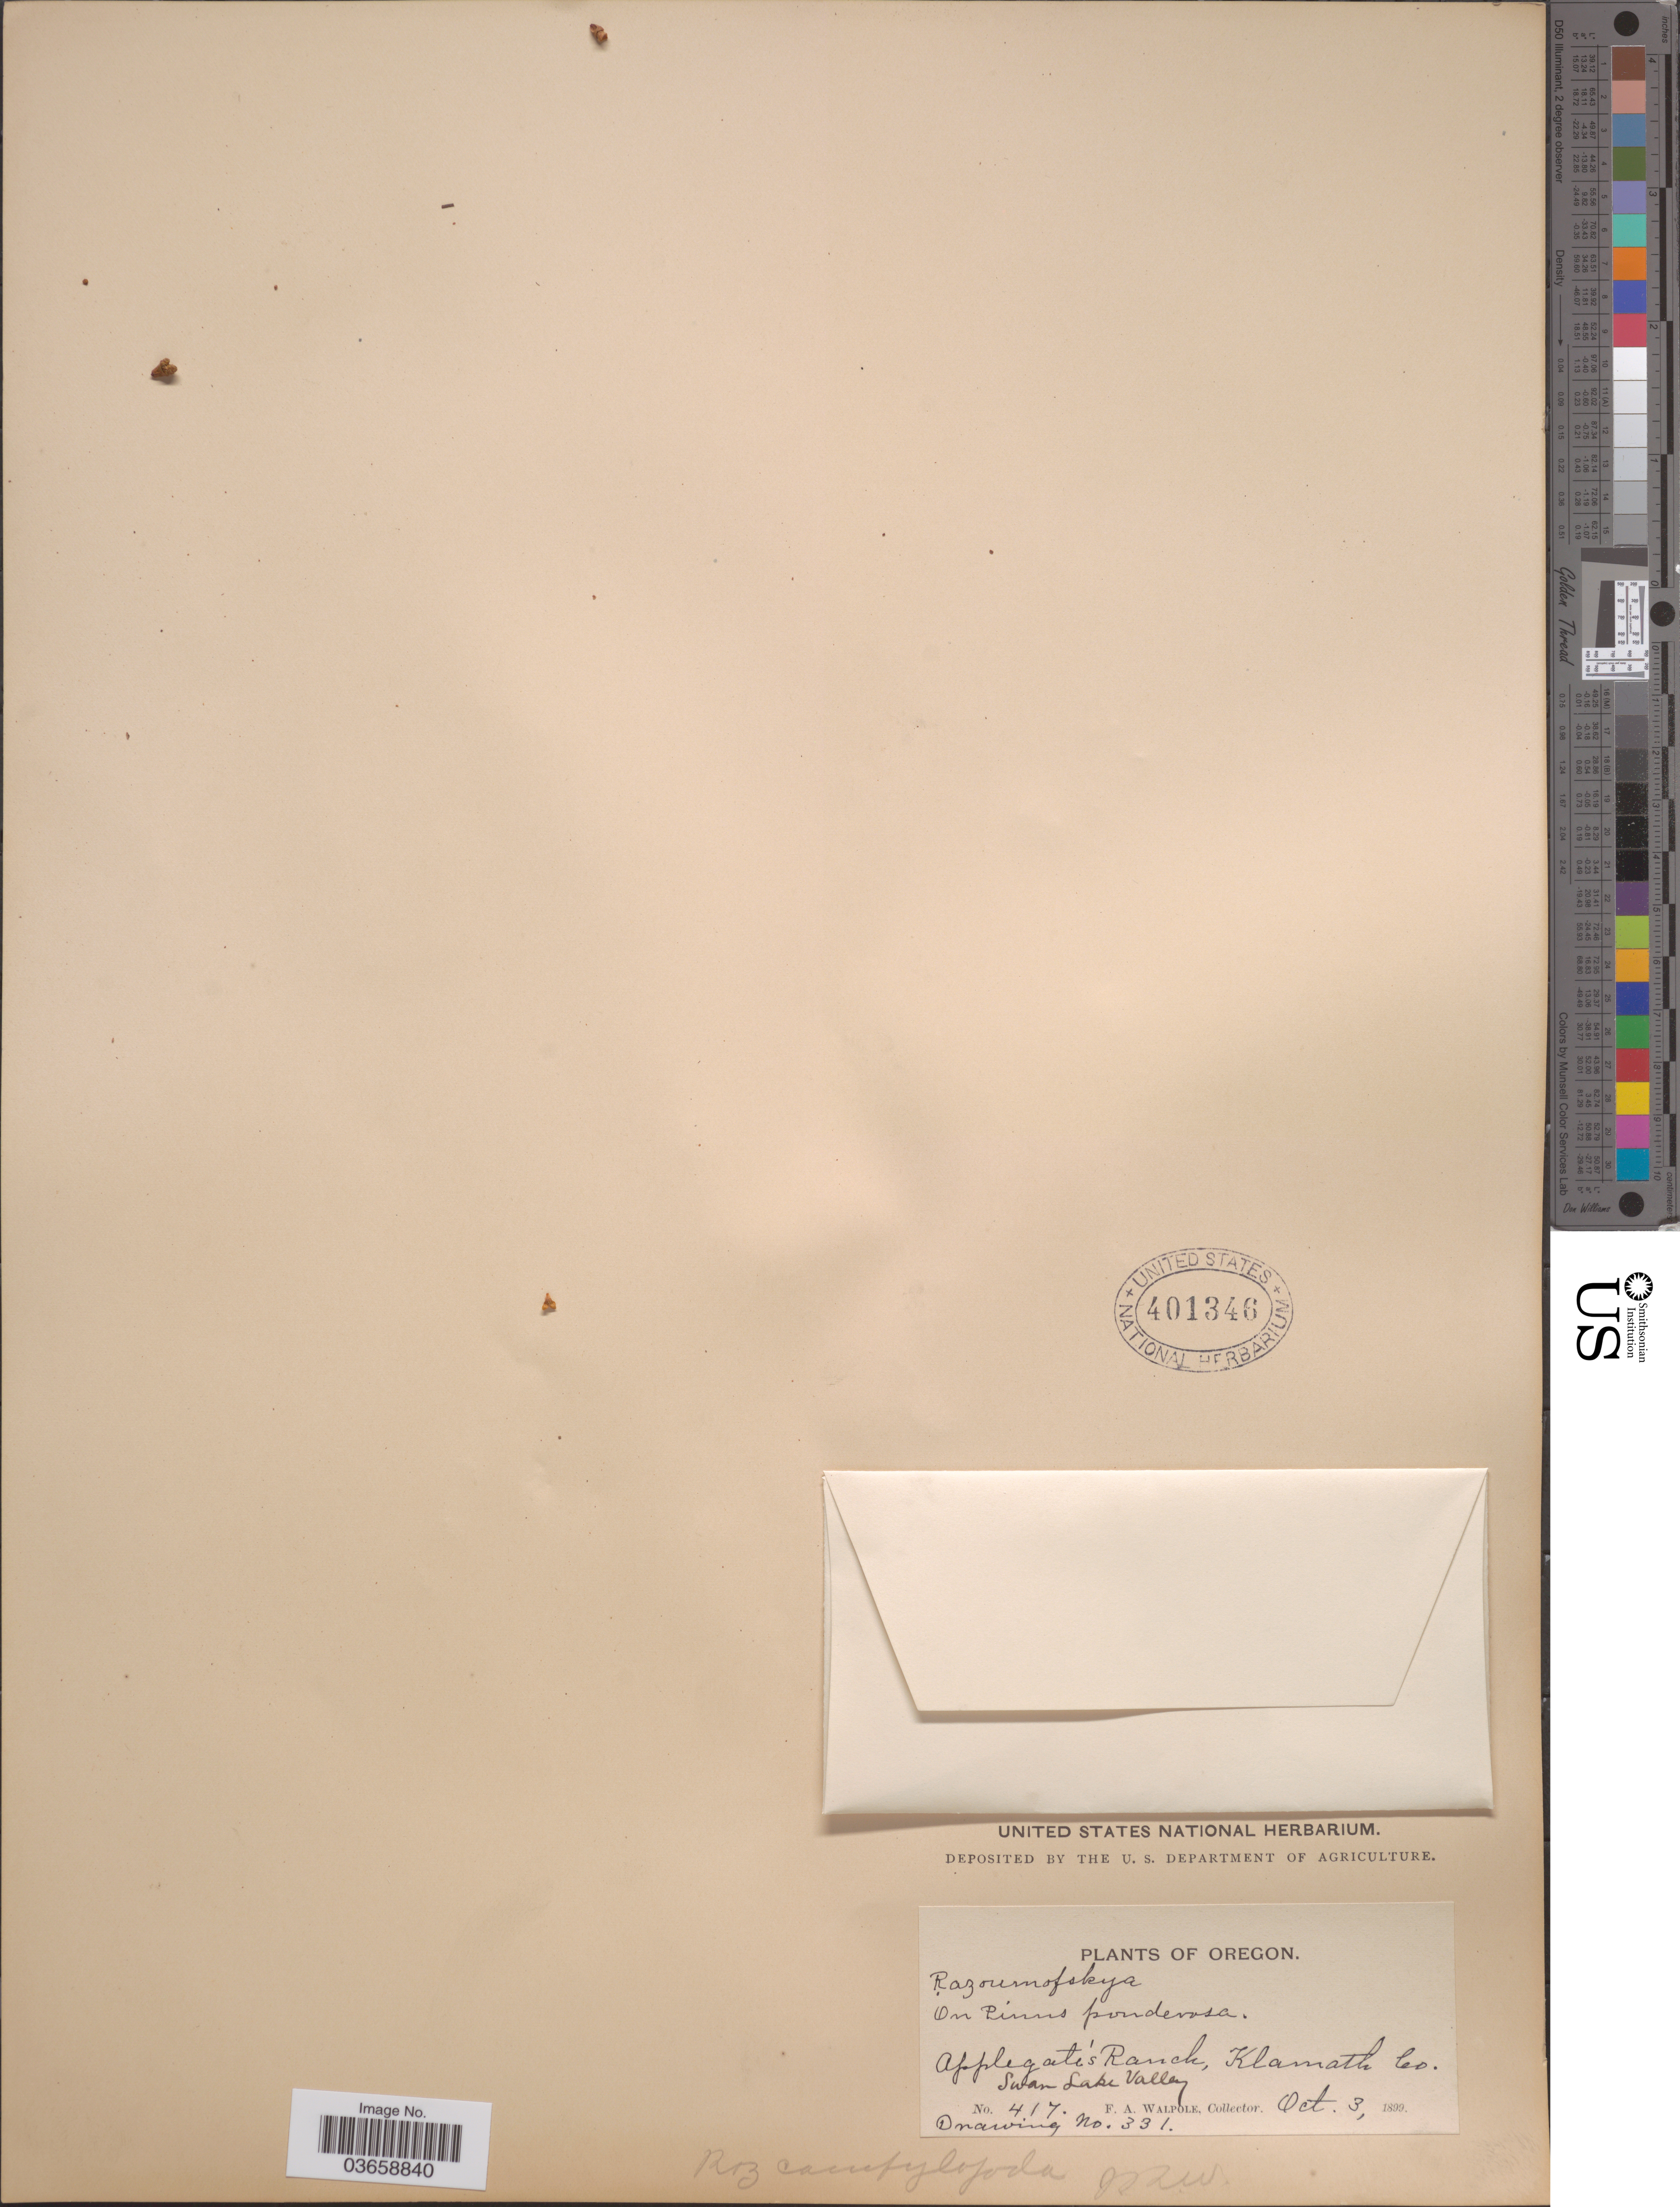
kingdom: Plantae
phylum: Tracheophyta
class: Magnoliopsida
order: Santalales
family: Viscaceae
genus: Arceuthobium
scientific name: Arceuthobium campylopodum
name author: Engelm.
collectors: F. Walpole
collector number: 417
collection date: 1899-10-03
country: United States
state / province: Oregon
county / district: Klamath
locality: Applegate's Ranch, Klamath Co. Swan Lake Valley.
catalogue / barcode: US 401346